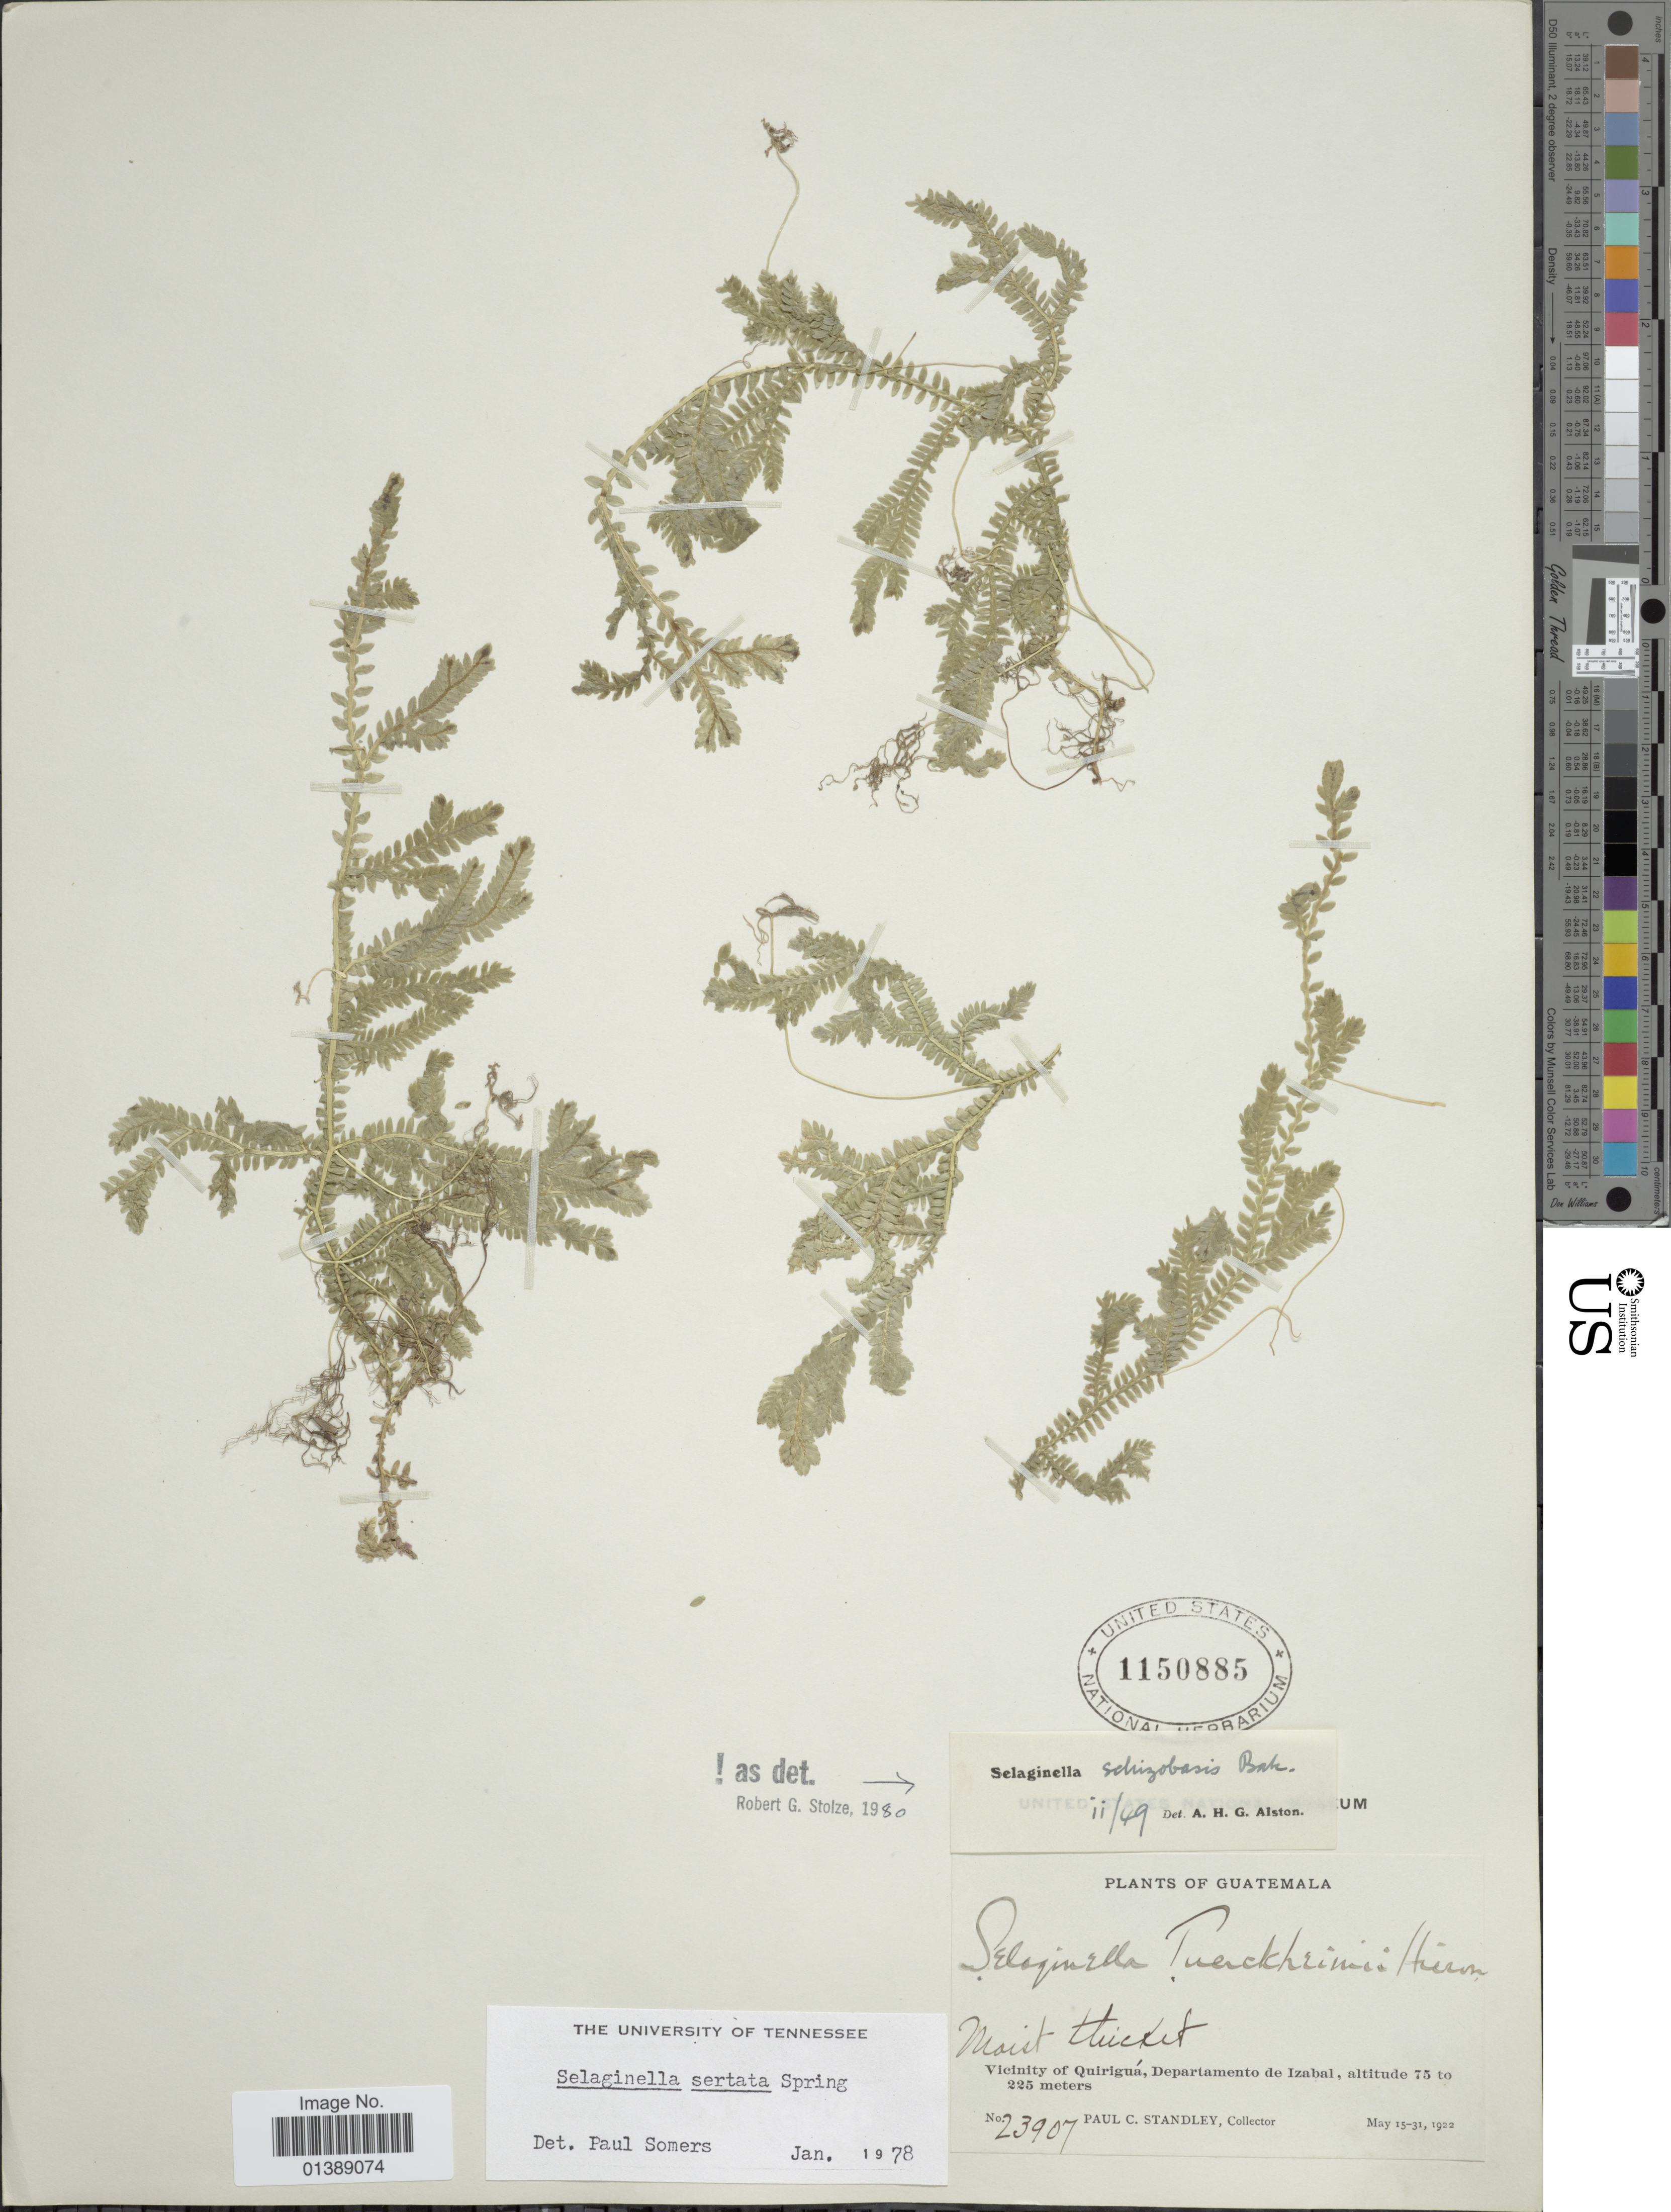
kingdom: Plantae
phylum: Tracheophyta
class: Lycopodiopsida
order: Selaginellales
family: Selaginellaceae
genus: Selaginella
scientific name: Selaginella schizobasis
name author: Baker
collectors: P. C. Standley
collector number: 23907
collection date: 1922-05-15/1922-05-31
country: Guatemala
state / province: Izabal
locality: Vicinity of Quiriguá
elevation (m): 75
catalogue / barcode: US 1150885